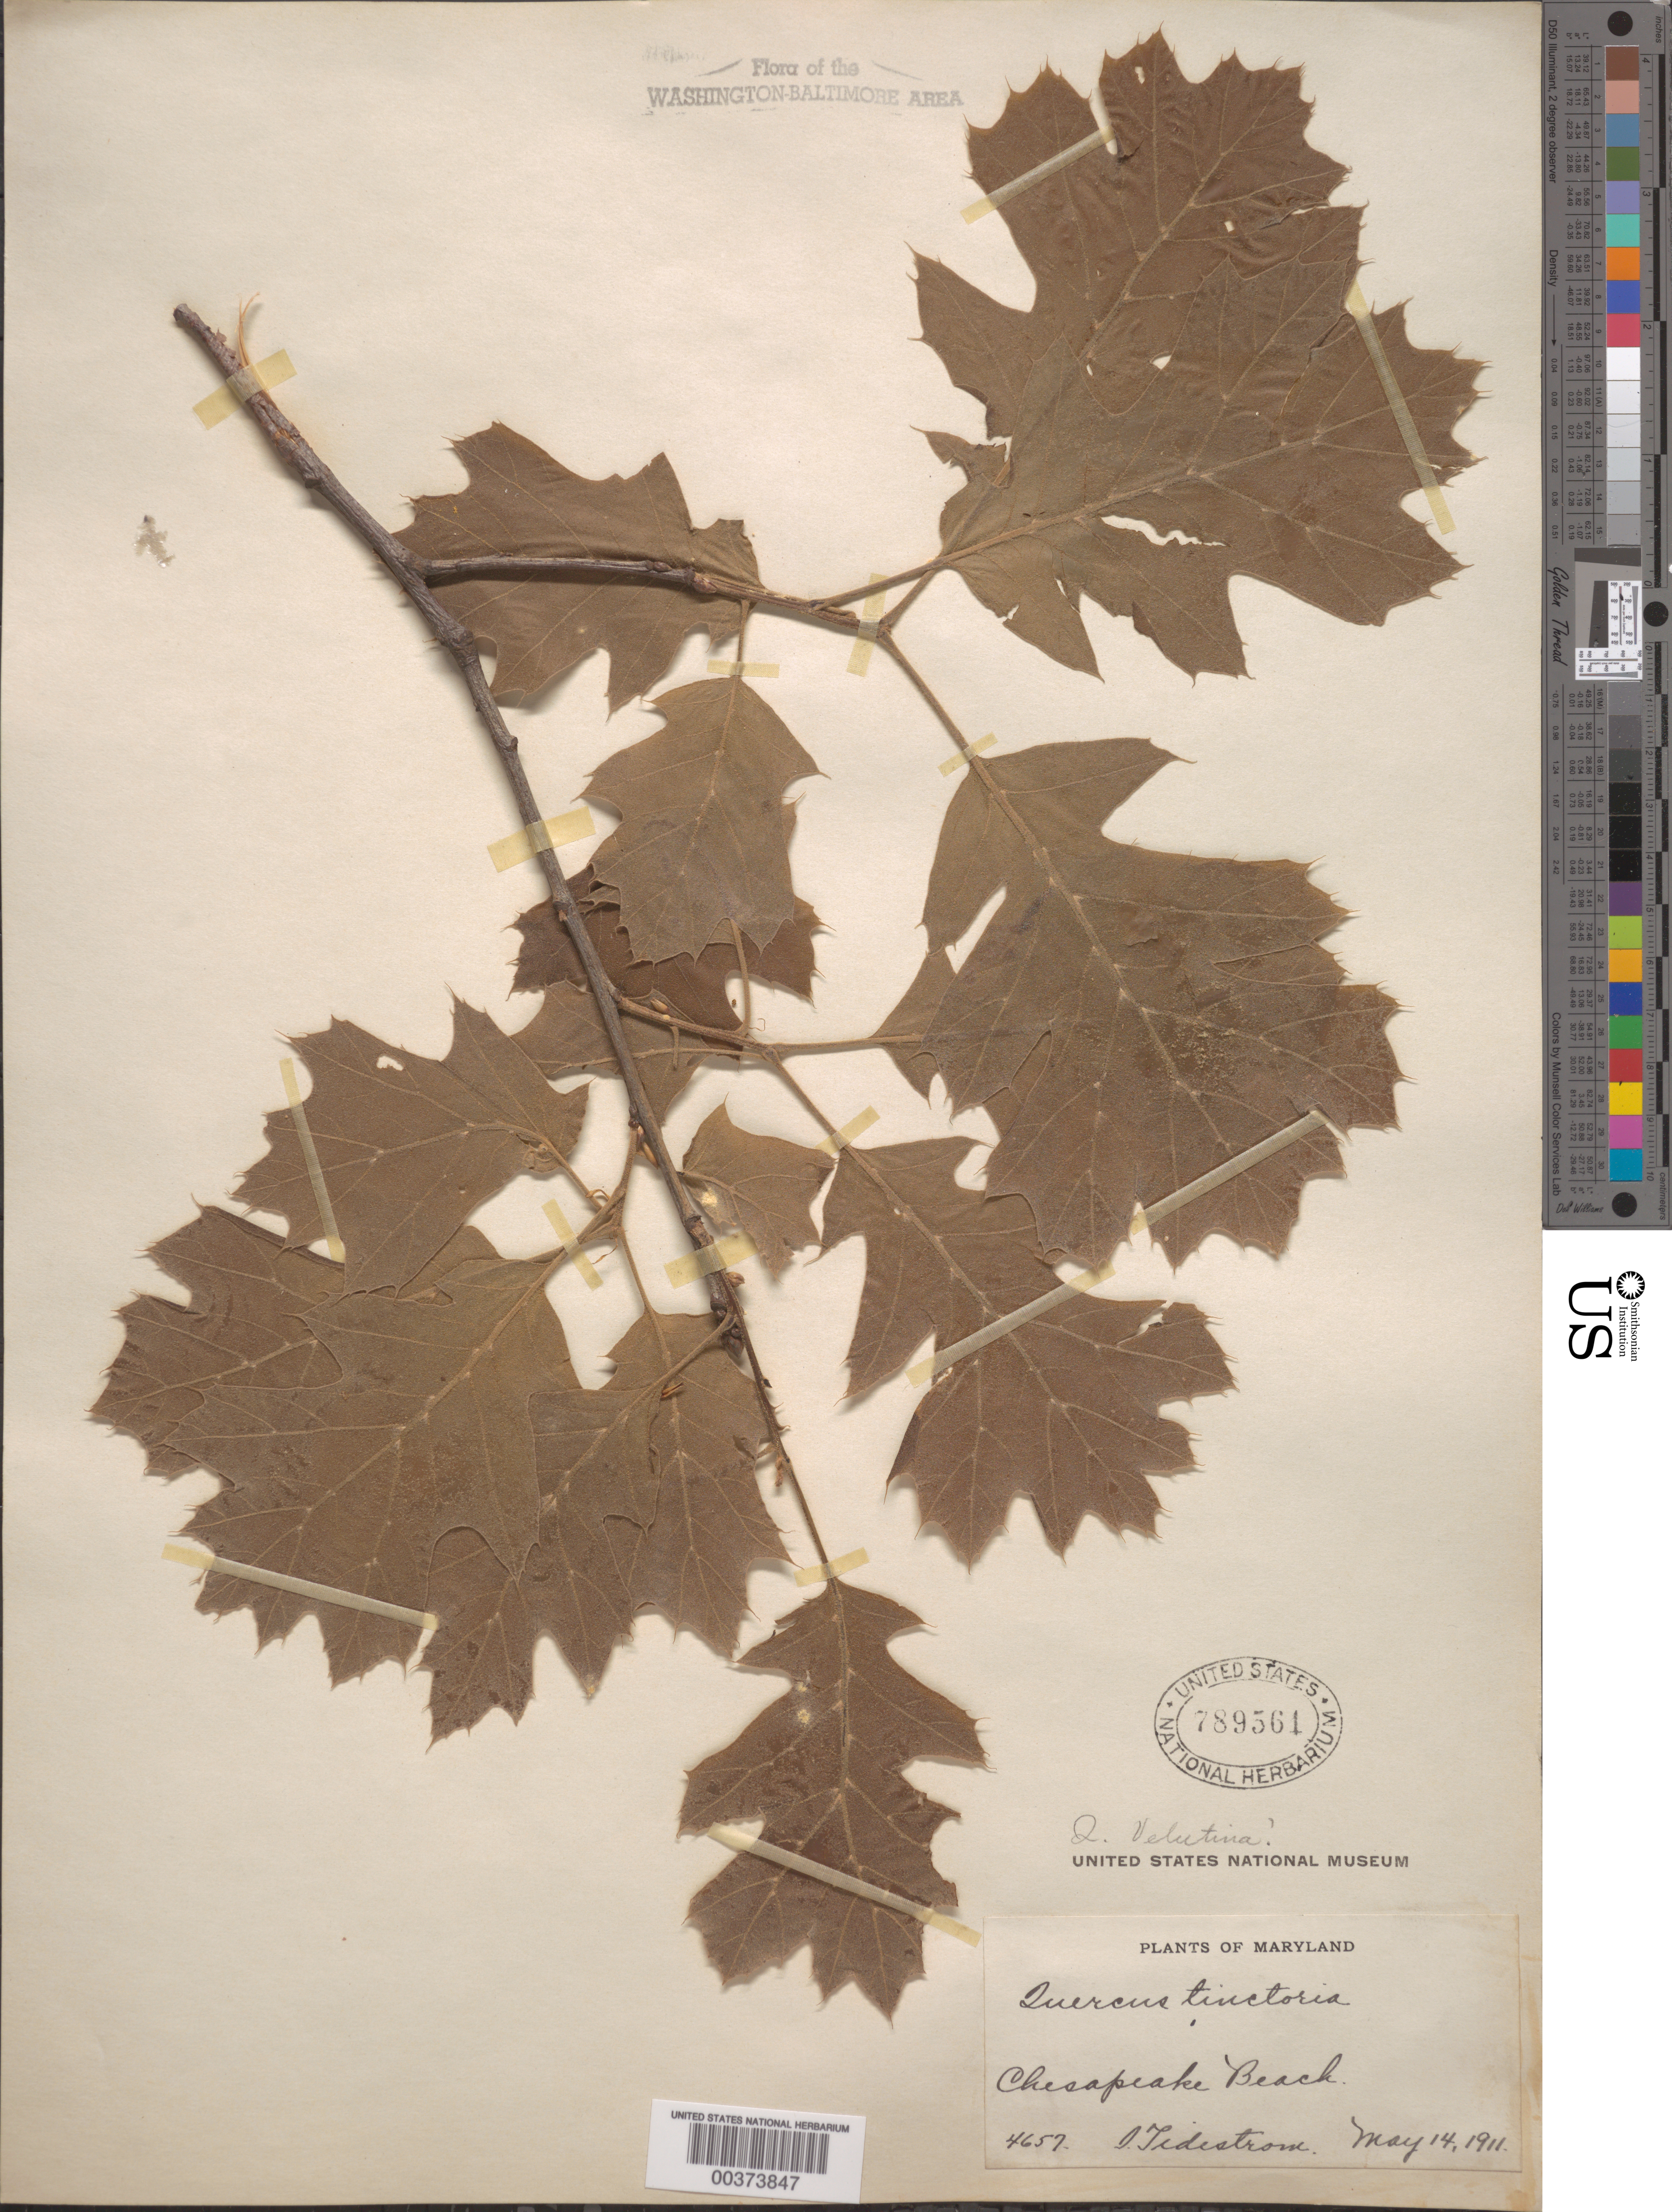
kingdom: Plantae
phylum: Tracheophyta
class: Magnoliopsida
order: Fagales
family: Fagaceae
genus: Quercus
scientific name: Quercus velutina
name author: Lam.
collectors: I. F. Tidestrom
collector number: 4657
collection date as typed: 14 May 1911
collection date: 1911-05-14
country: United States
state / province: Maryland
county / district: Calvert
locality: Chesapeake Beach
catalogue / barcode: US 789561